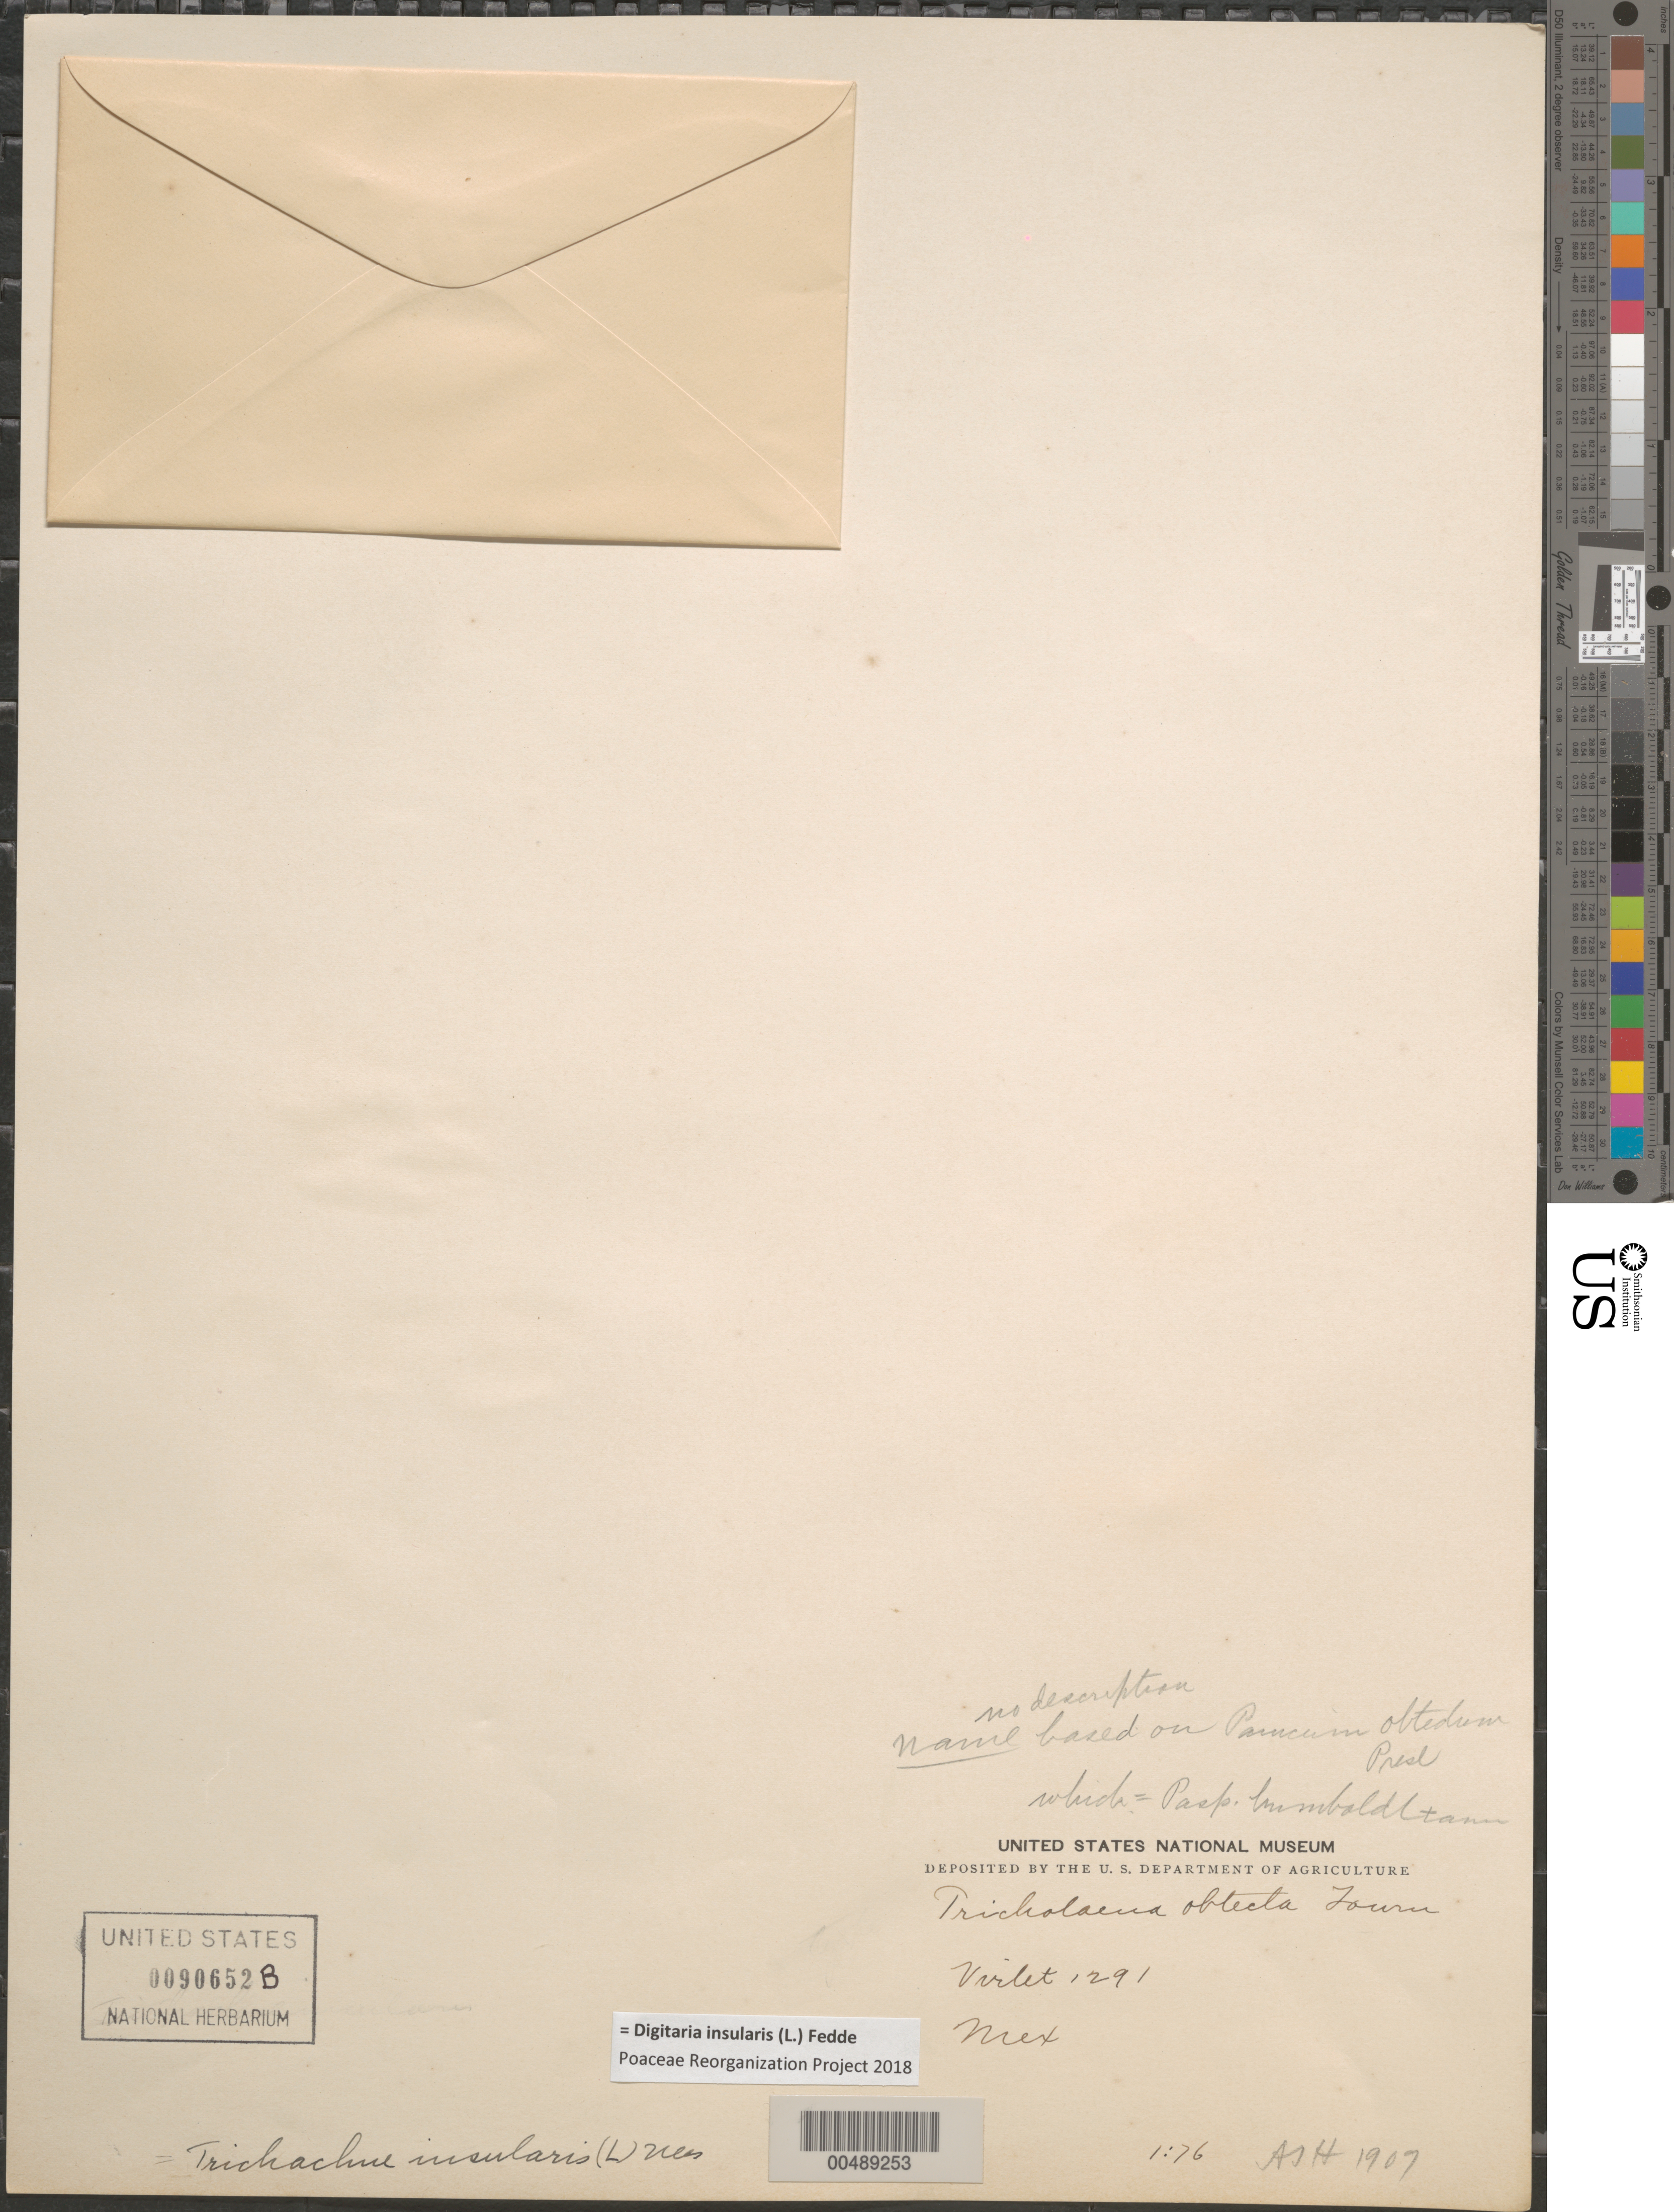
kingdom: Plantae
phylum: Tracheophyta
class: Liliopsida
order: Poales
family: Poaceae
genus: Digitaria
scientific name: Digitaria insularis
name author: (L.) Fedde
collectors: M. Virlet d'Aoust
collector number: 1291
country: Mexico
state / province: Durango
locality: San Ramon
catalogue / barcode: US 90652B